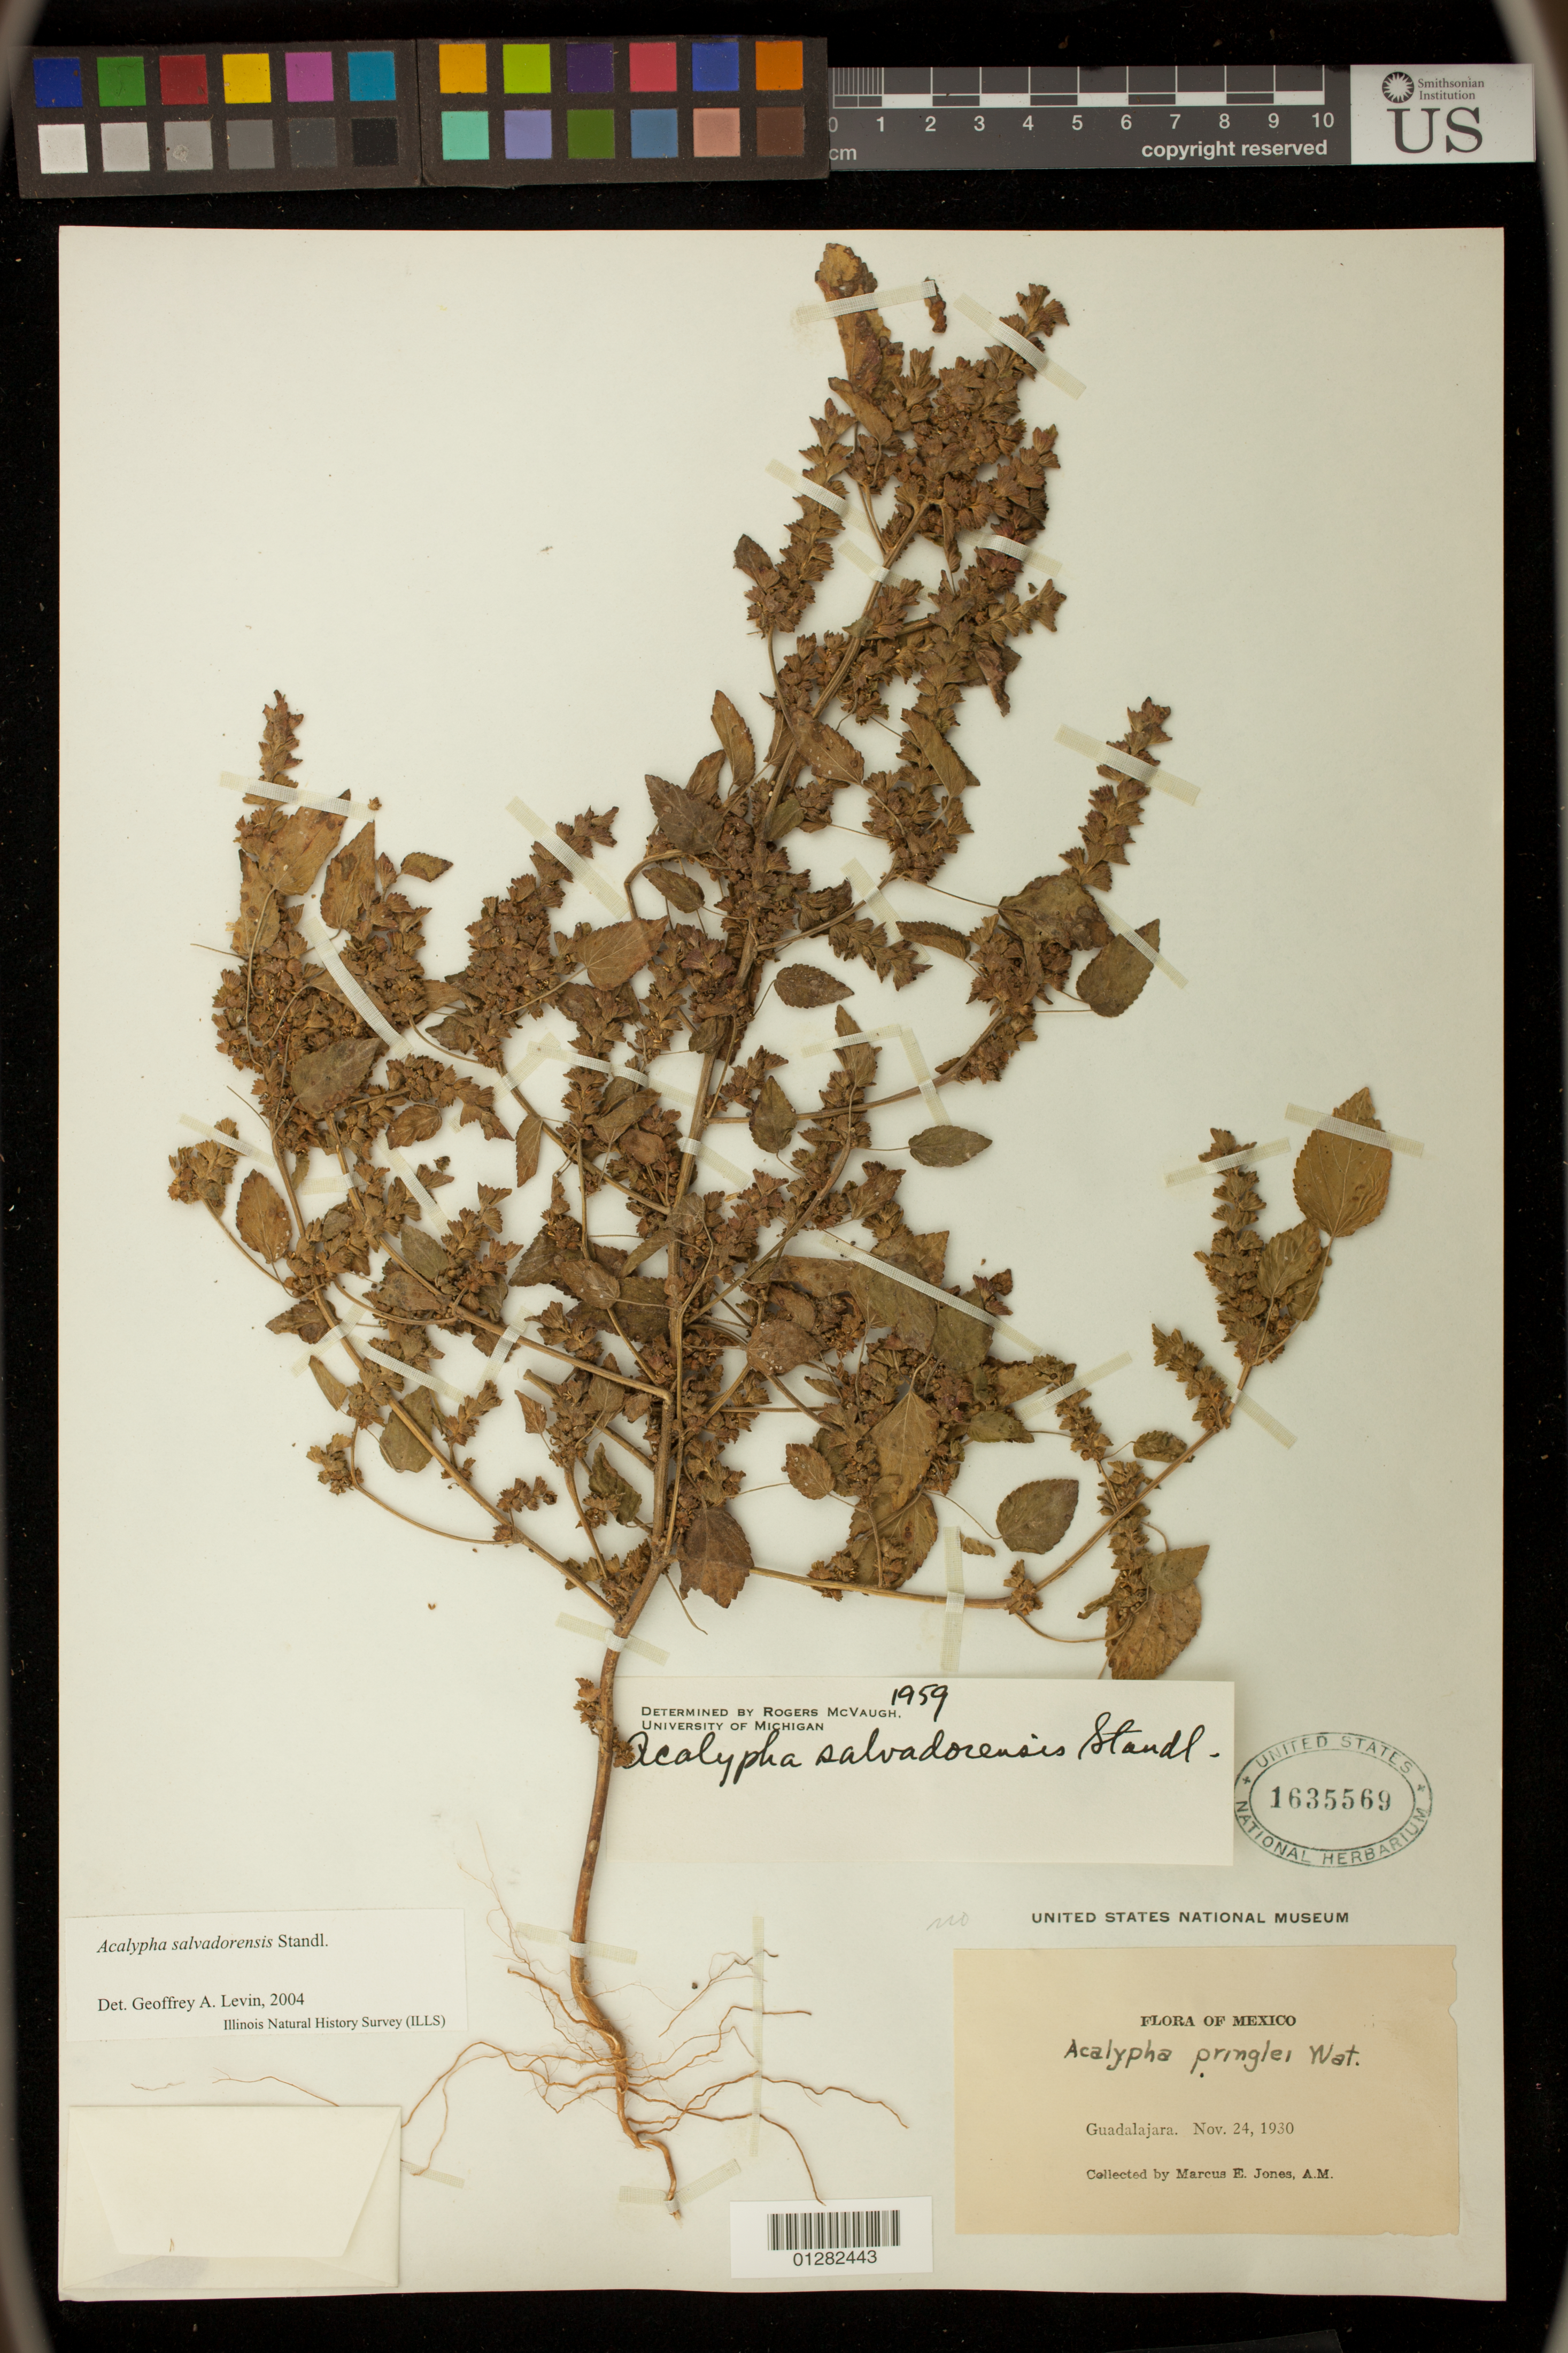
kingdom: Plantae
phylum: Tracheophyta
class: Magnoliopsida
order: Malpighiales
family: Euphorbiaceae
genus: Acalypha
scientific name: Acalypha salvadorensis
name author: Standl.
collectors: G. L. Fisher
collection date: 1930-11-24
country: Mexico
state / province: Jalisco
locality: Guadalajara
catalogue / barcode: US 1635569